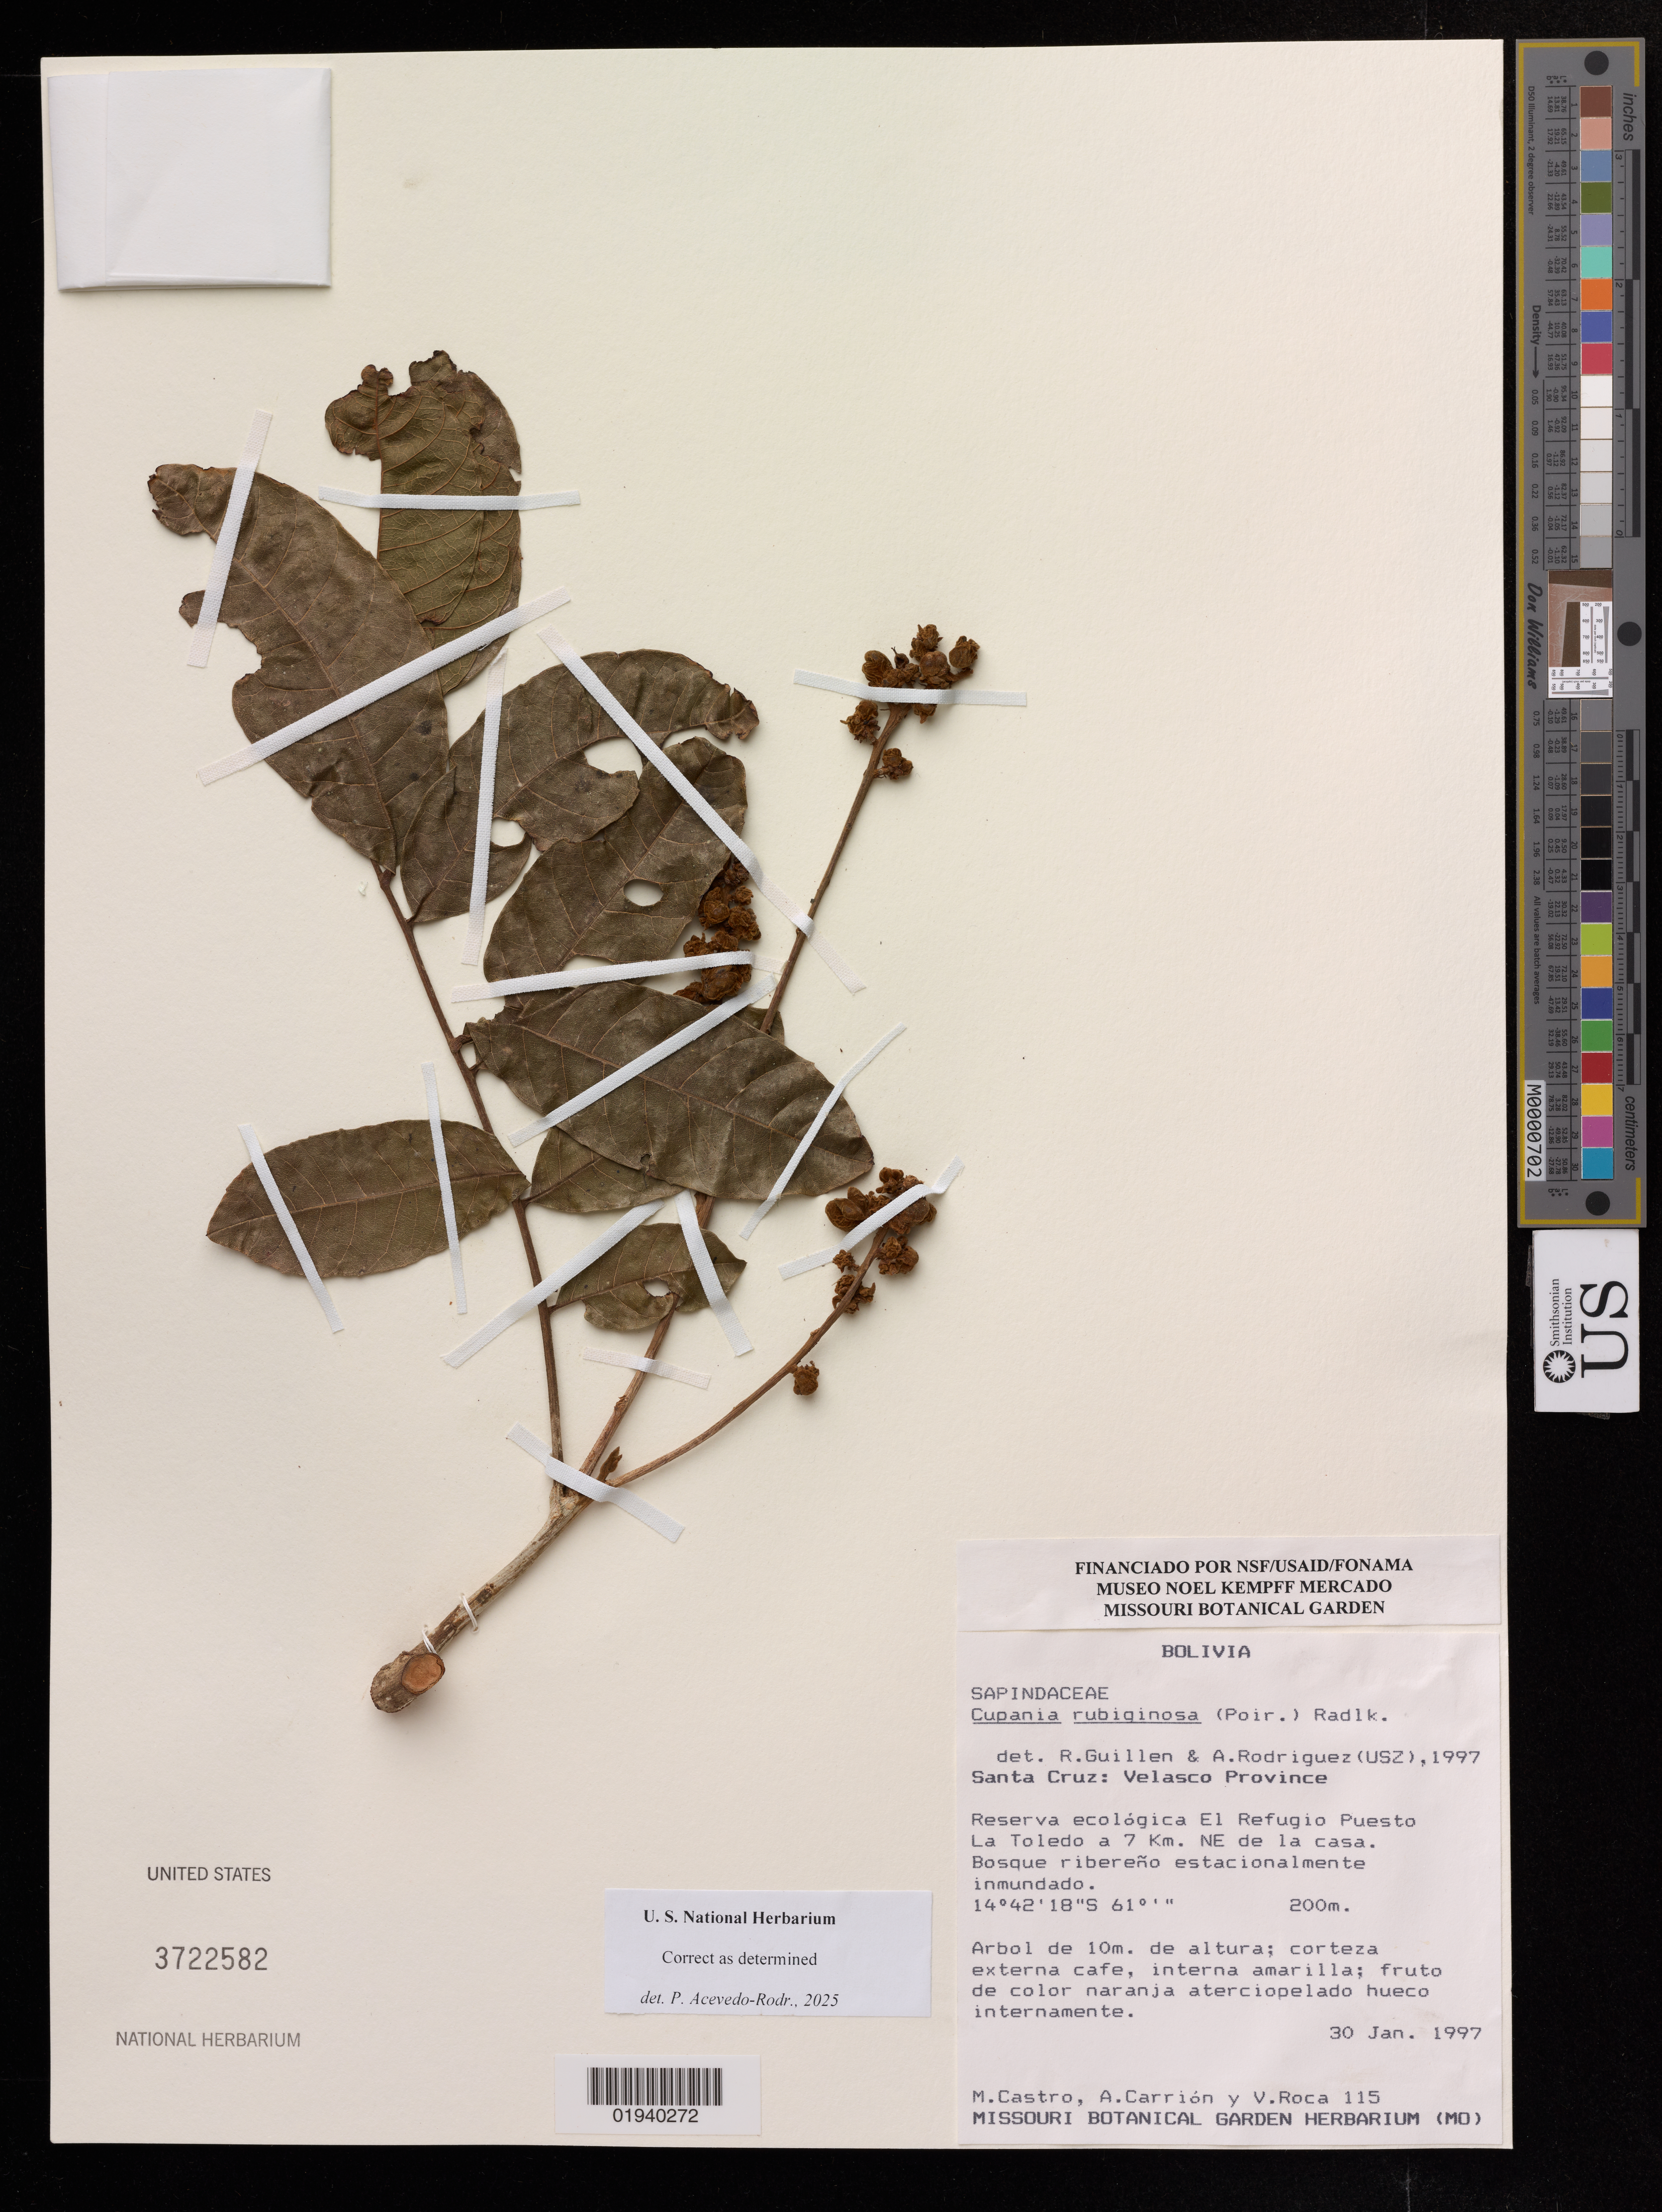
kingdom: Plantae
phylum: Tracheophyta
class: Magnoliopsida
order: Sapindales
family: Sapindaceae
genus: Cupania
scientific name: Cupania rubiginosa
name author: (Poir.) Radlk.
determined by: Acevedo-Rodriguez, P., (US), Smithsonian Institution - National Museum of Natural History (UNITED STATES)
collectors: M. Castro, A. Carrión & V. Roca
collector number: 115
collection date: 1997-01-30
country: Bolivia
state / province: Santa Cruz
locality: Velasco Province. Reserva Ecológica El Refugio, puesto La Toledo a 7 km NE de la casa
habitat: Bosque ribereño estacionalmente inmundado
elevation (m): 200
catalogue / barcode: US 3722582